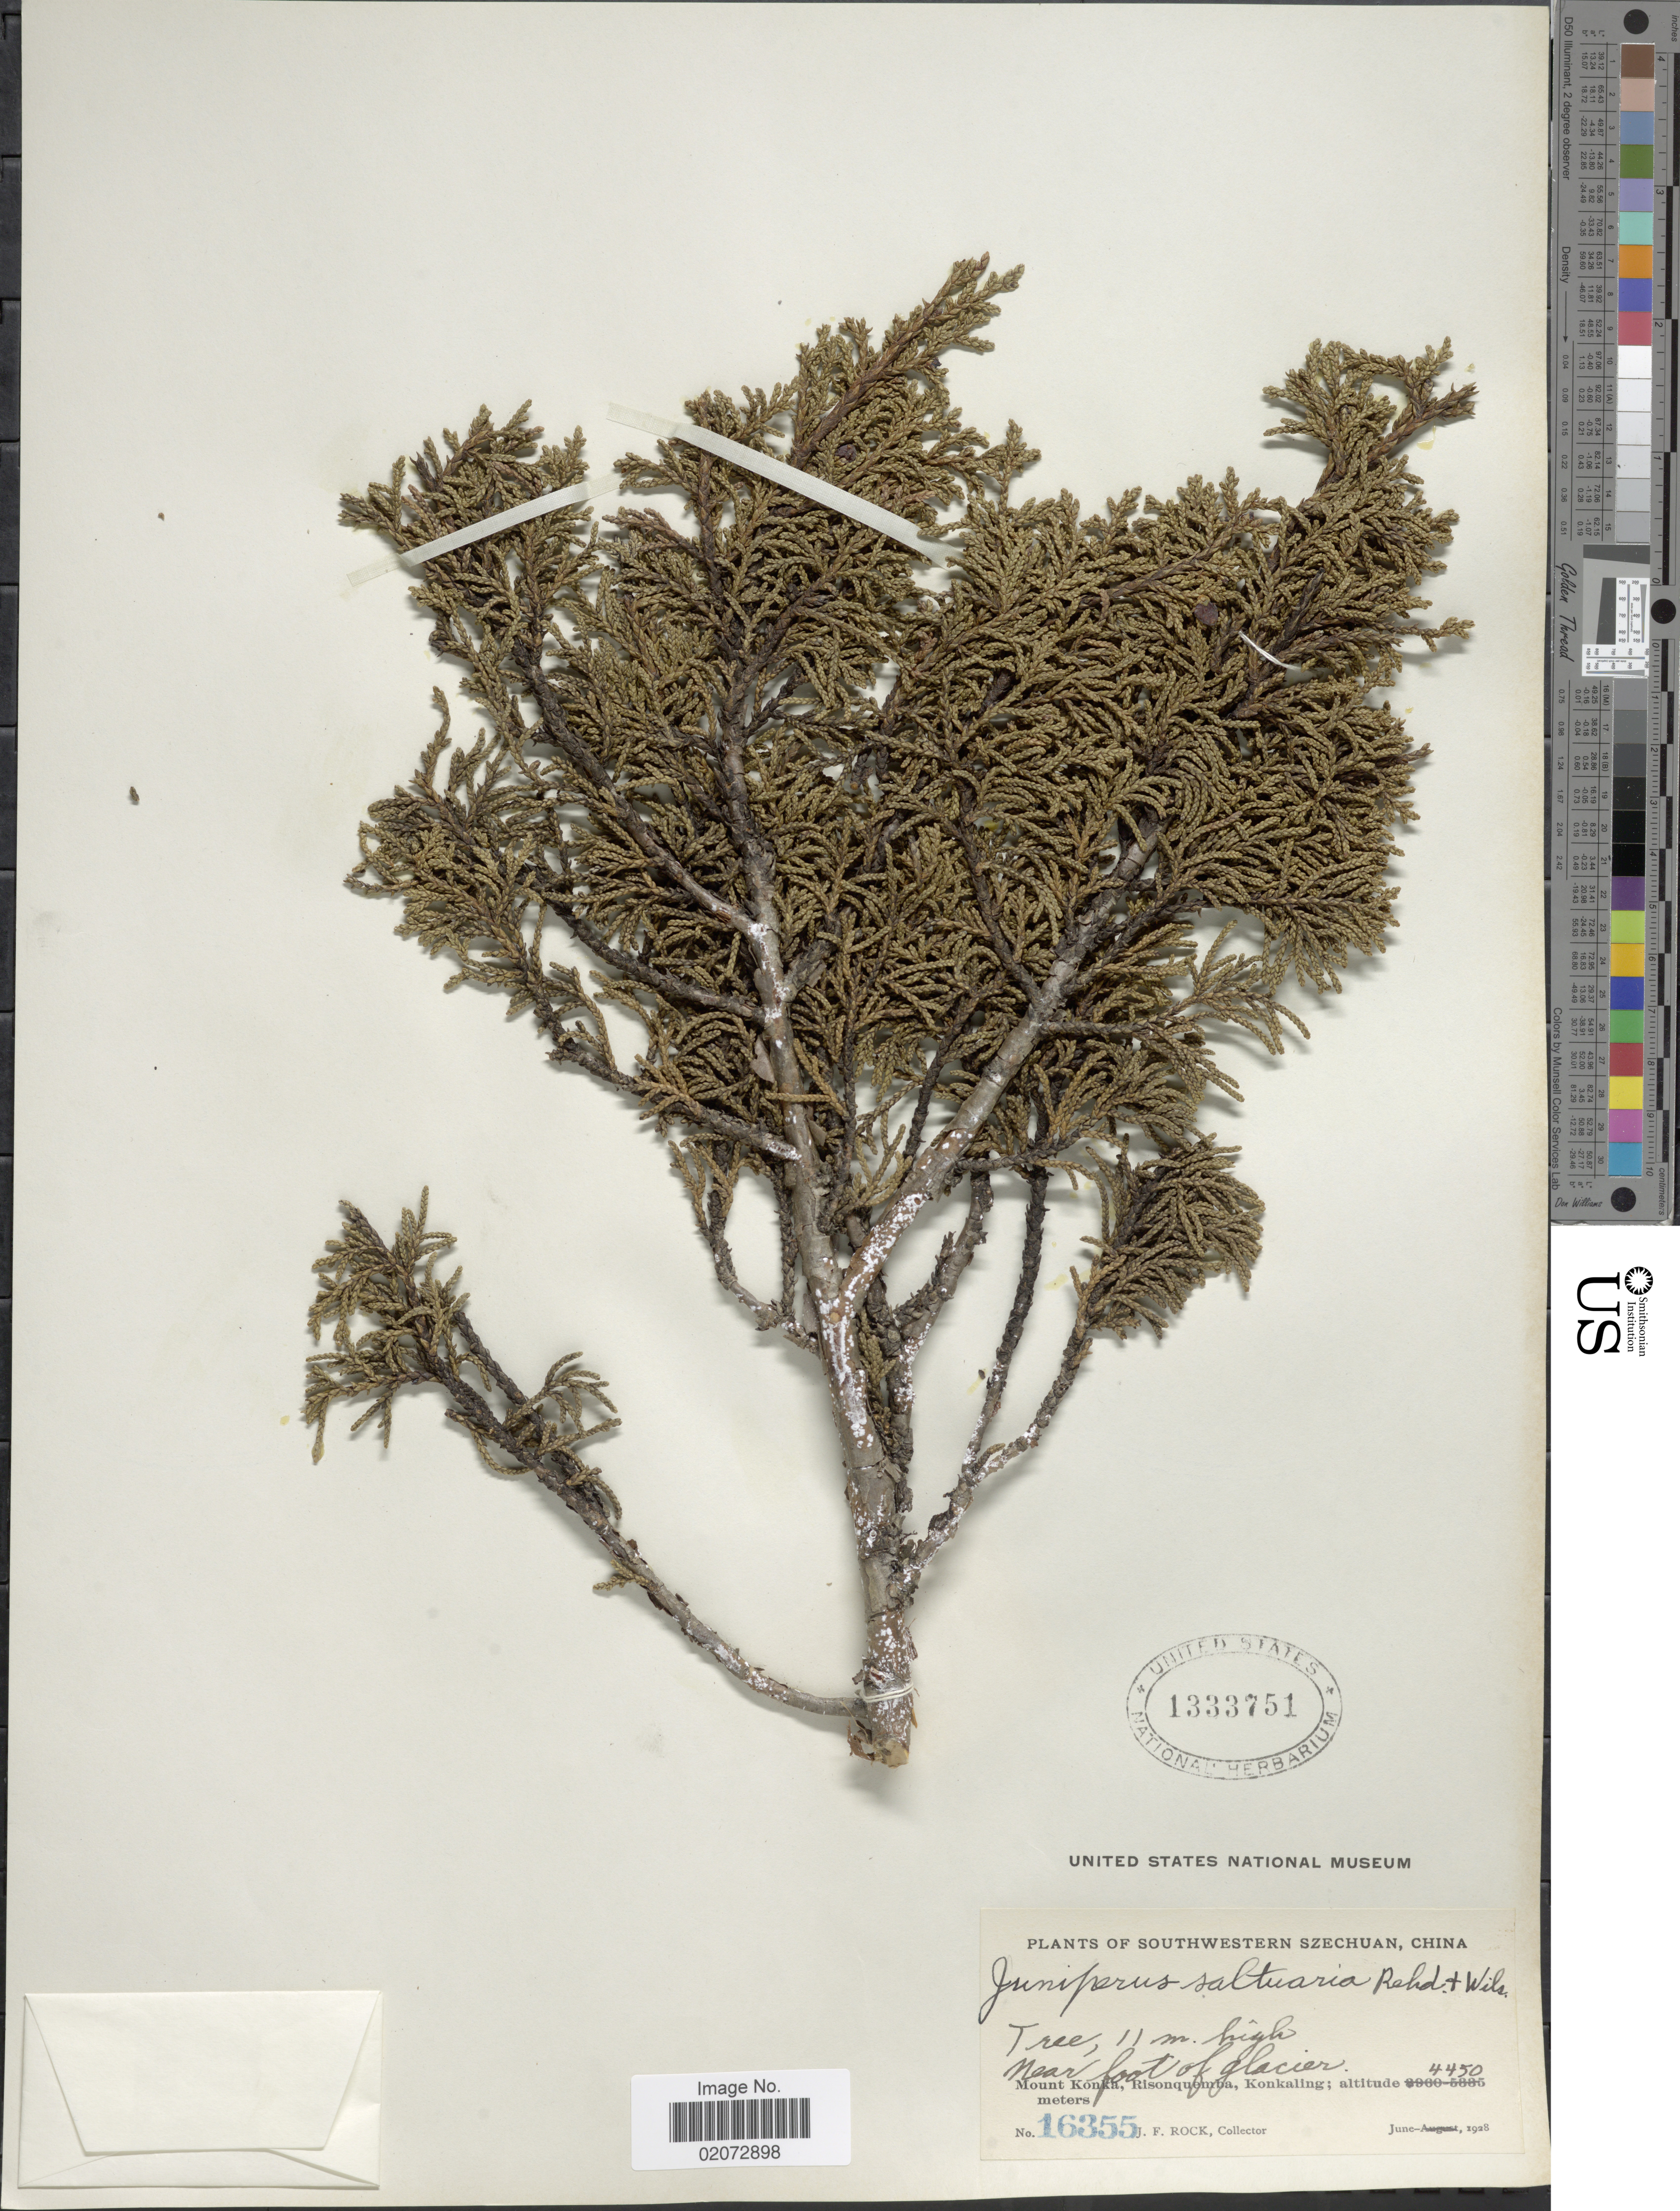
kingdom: Plantae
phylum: Tracheophyta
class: Pinopsida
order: Pinales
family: Cupressaceae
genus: Juniperus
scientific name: Juniperus saltuaria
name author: Rehder & E.H. Wilson in Sarg.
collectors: J. Rock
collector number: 16355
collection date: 1928-06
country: China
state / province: Sichuan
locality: Southwestern Szechuan, China. Mount Konka, Risonquemba, Konkaling. Near foot of glacier.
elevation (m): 4450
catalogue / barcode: US 1333751